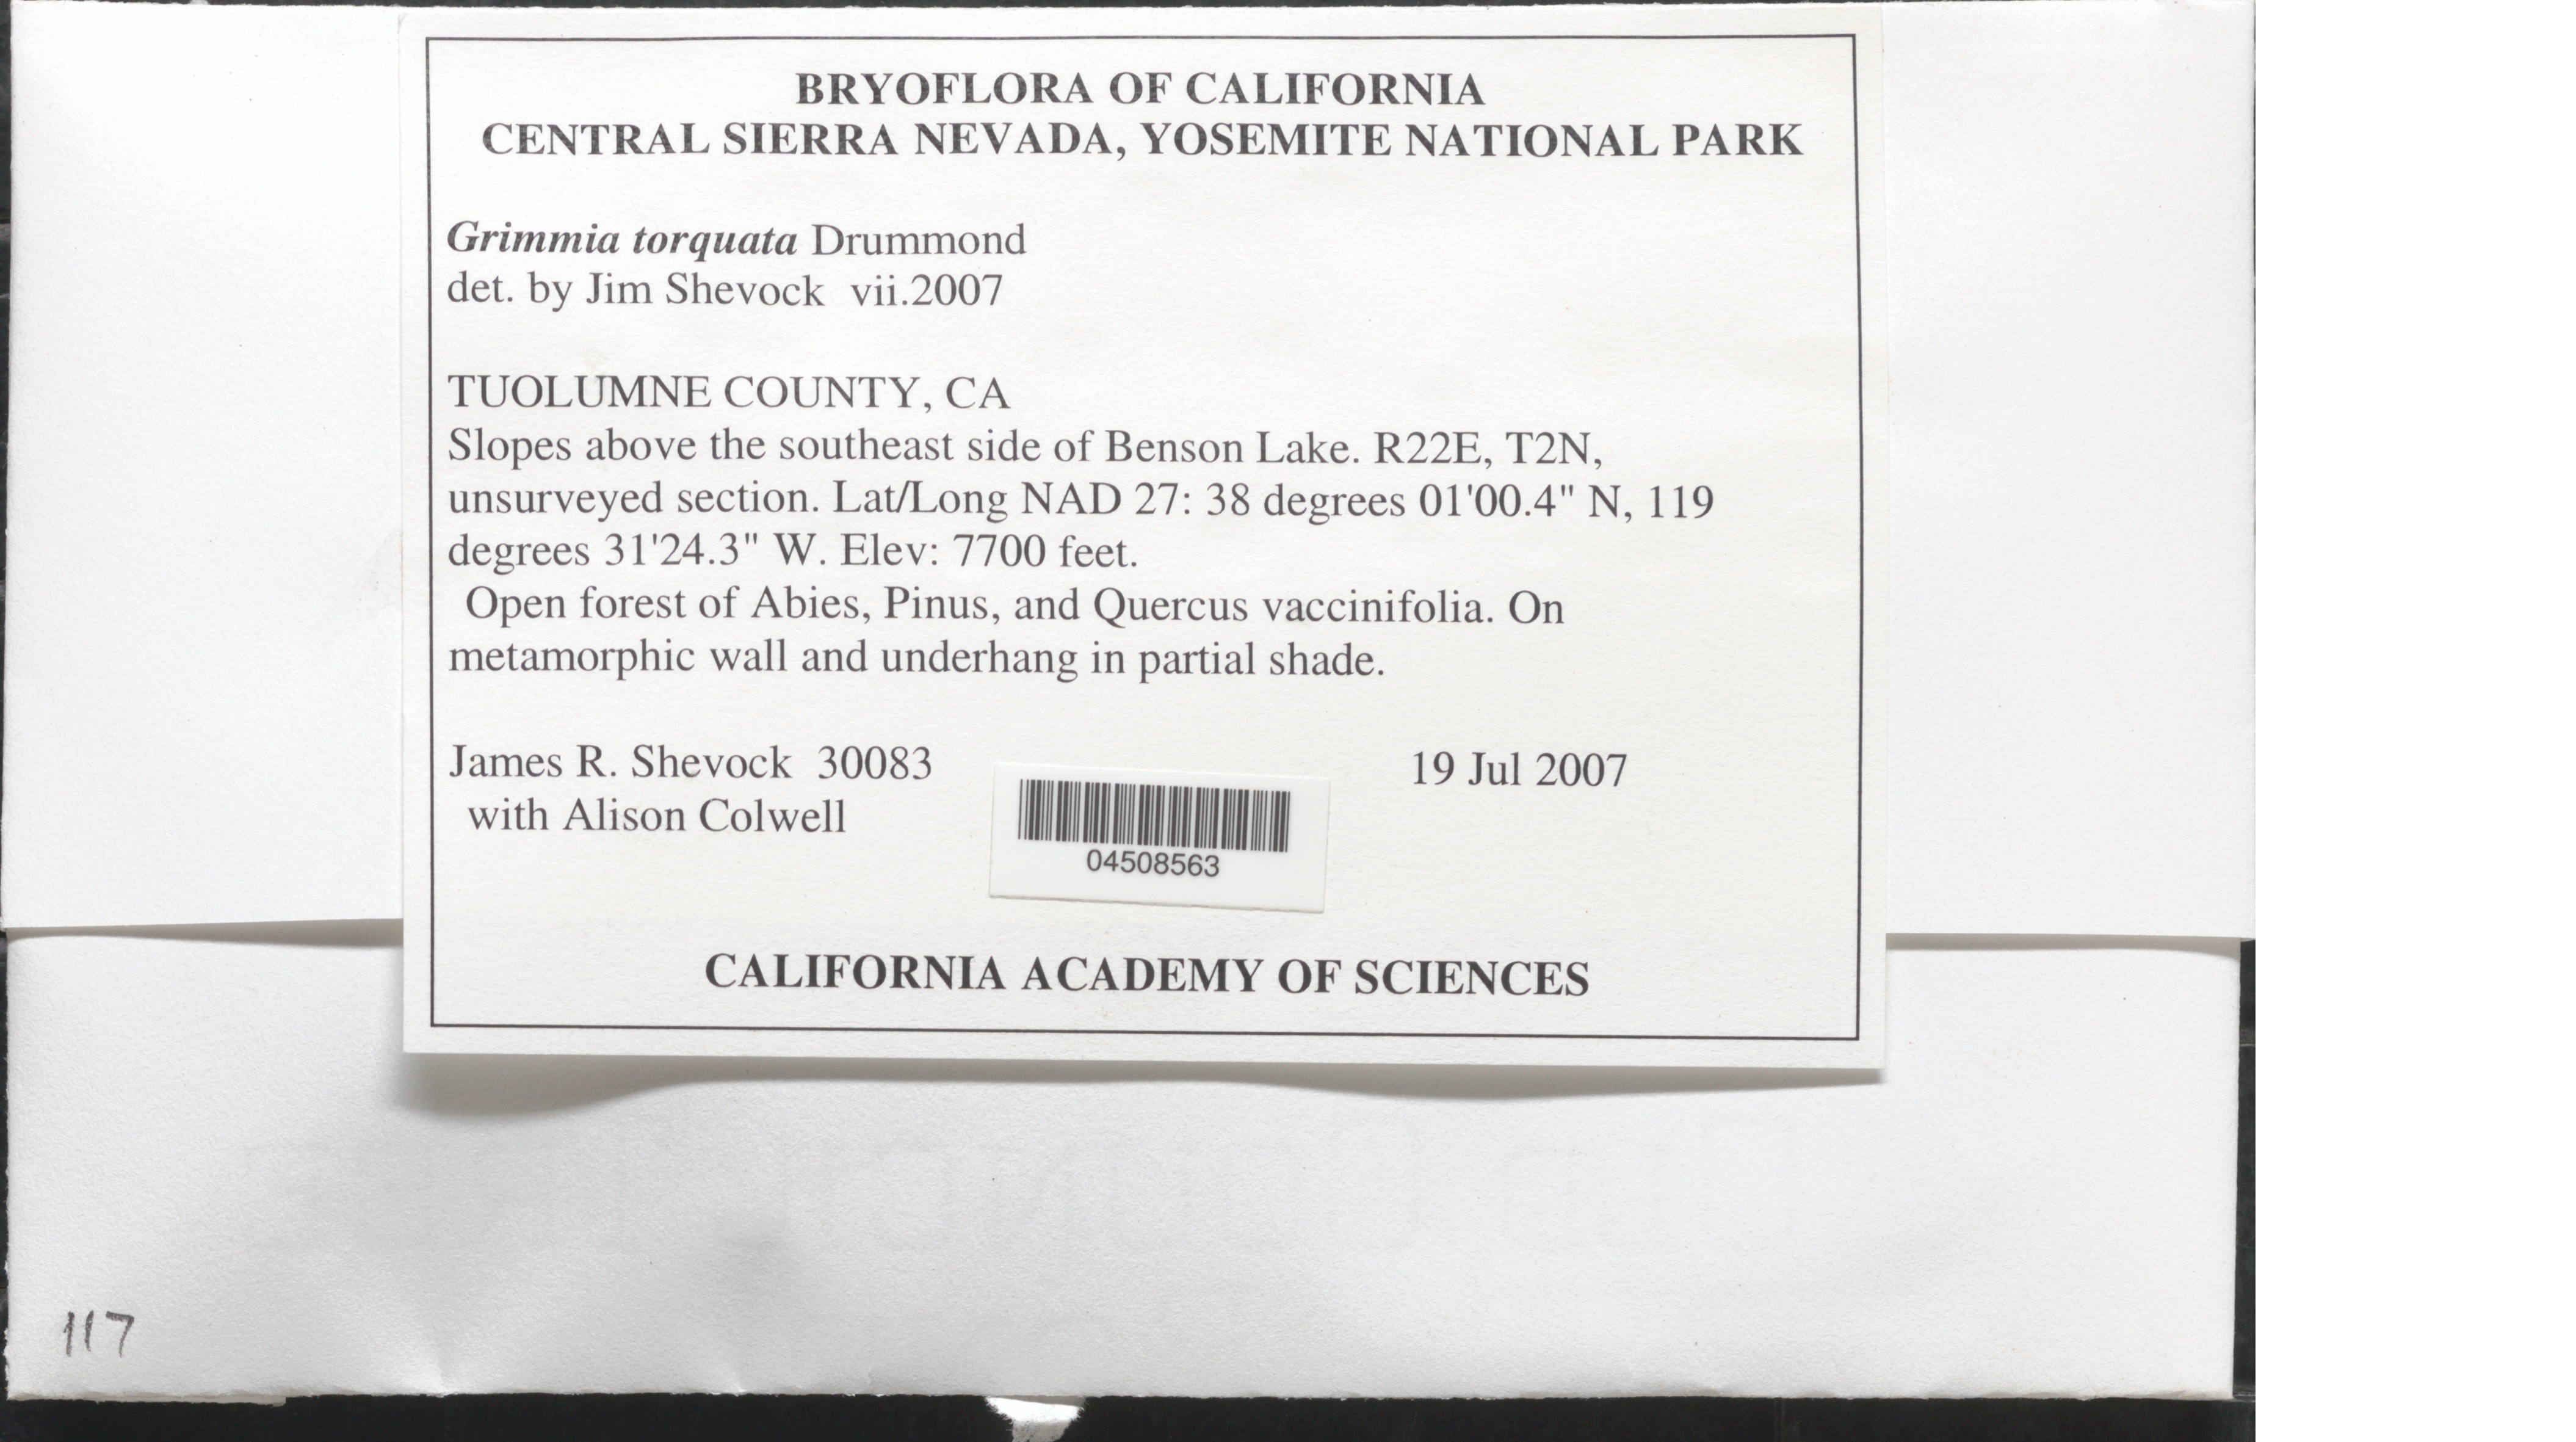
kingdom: Plantae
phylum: Bryophyta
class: Bryopsida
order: Grimmiales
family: Grimmiaceae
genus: Grimmia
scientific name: Grimmia torquata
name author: Drummond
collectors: J. R. Shevock & A. E. L. Colwell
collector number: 30083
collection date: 2007-07-19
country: United States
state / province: California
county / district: Tuolumne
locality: Central Sierra Nevada, Yosemite National Park. Tuolumne County. Slopes above the southeast side of Benson Lake. R22E, T2N, unsurveyed section. NAD 27.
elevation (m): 2347